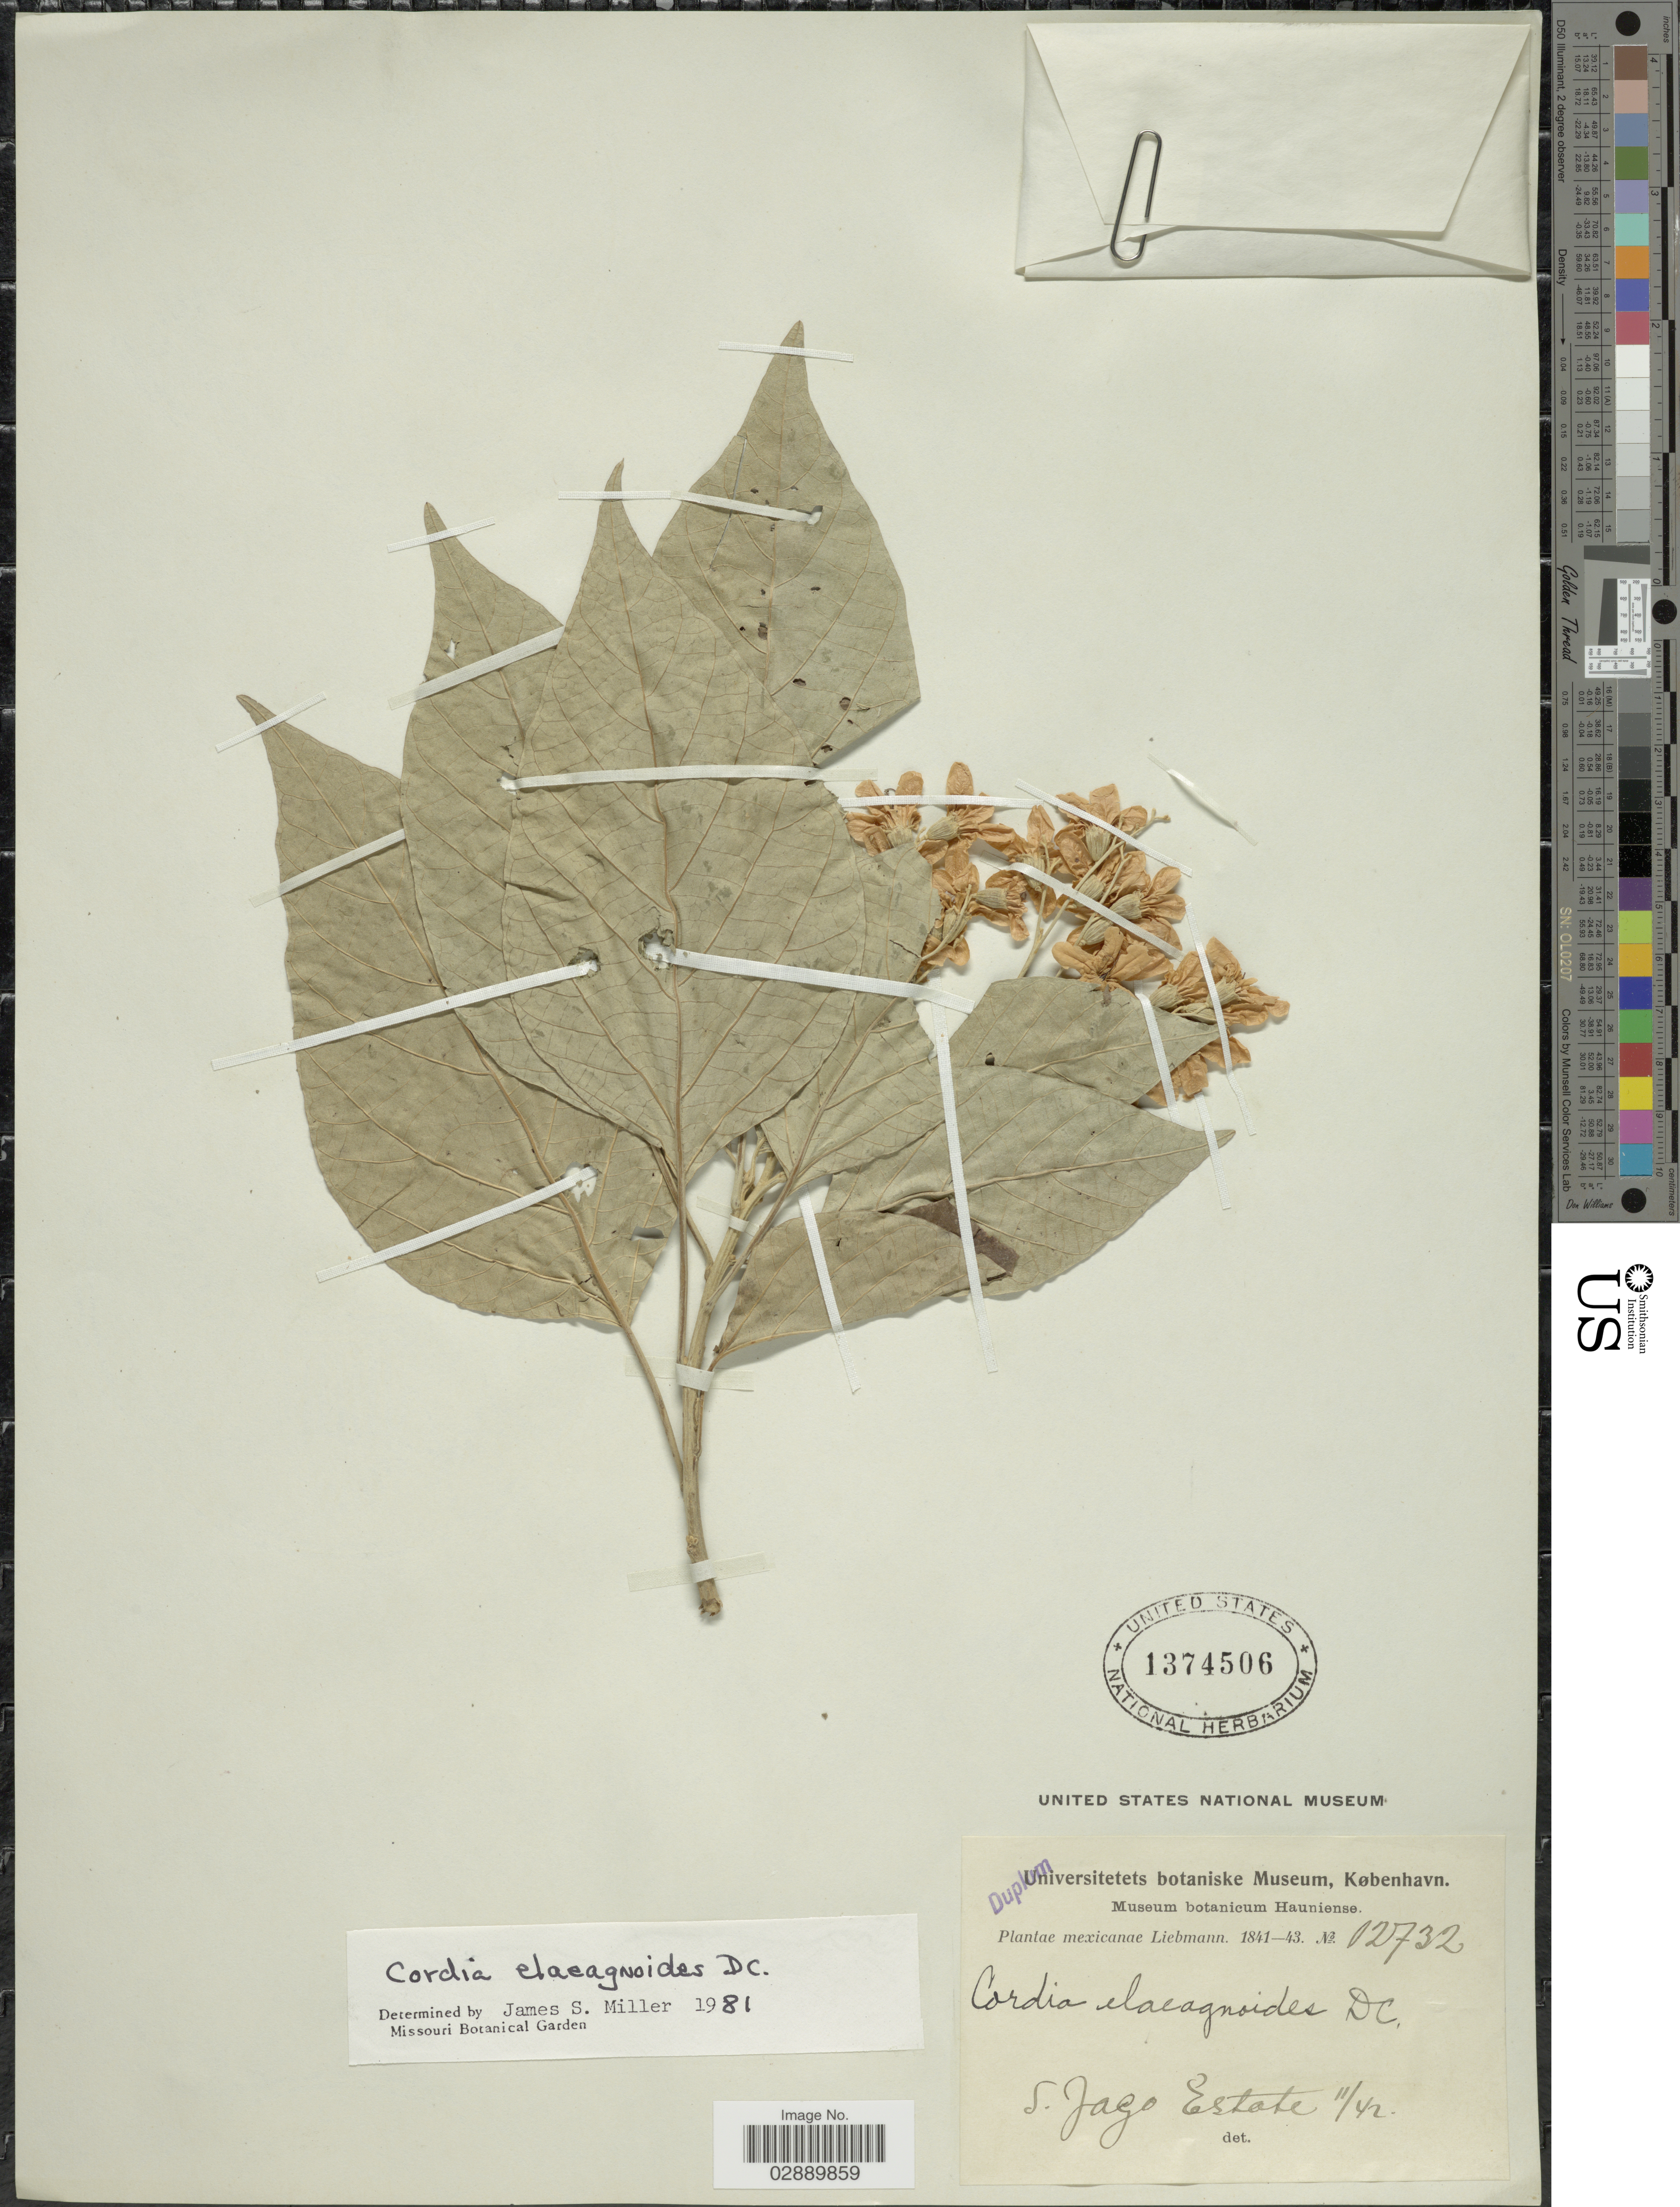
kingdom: Plantae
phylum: Tracheophyta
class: Magnoliopsida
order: Boraginales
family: Cordiaceae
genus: Cordia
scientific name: Cordia elaeagnoides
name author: A. DC.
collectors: Liebmann, --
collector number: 12732*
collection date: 1842-11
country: Mexico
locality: S. Jago Estate.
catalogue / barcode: US 1374506